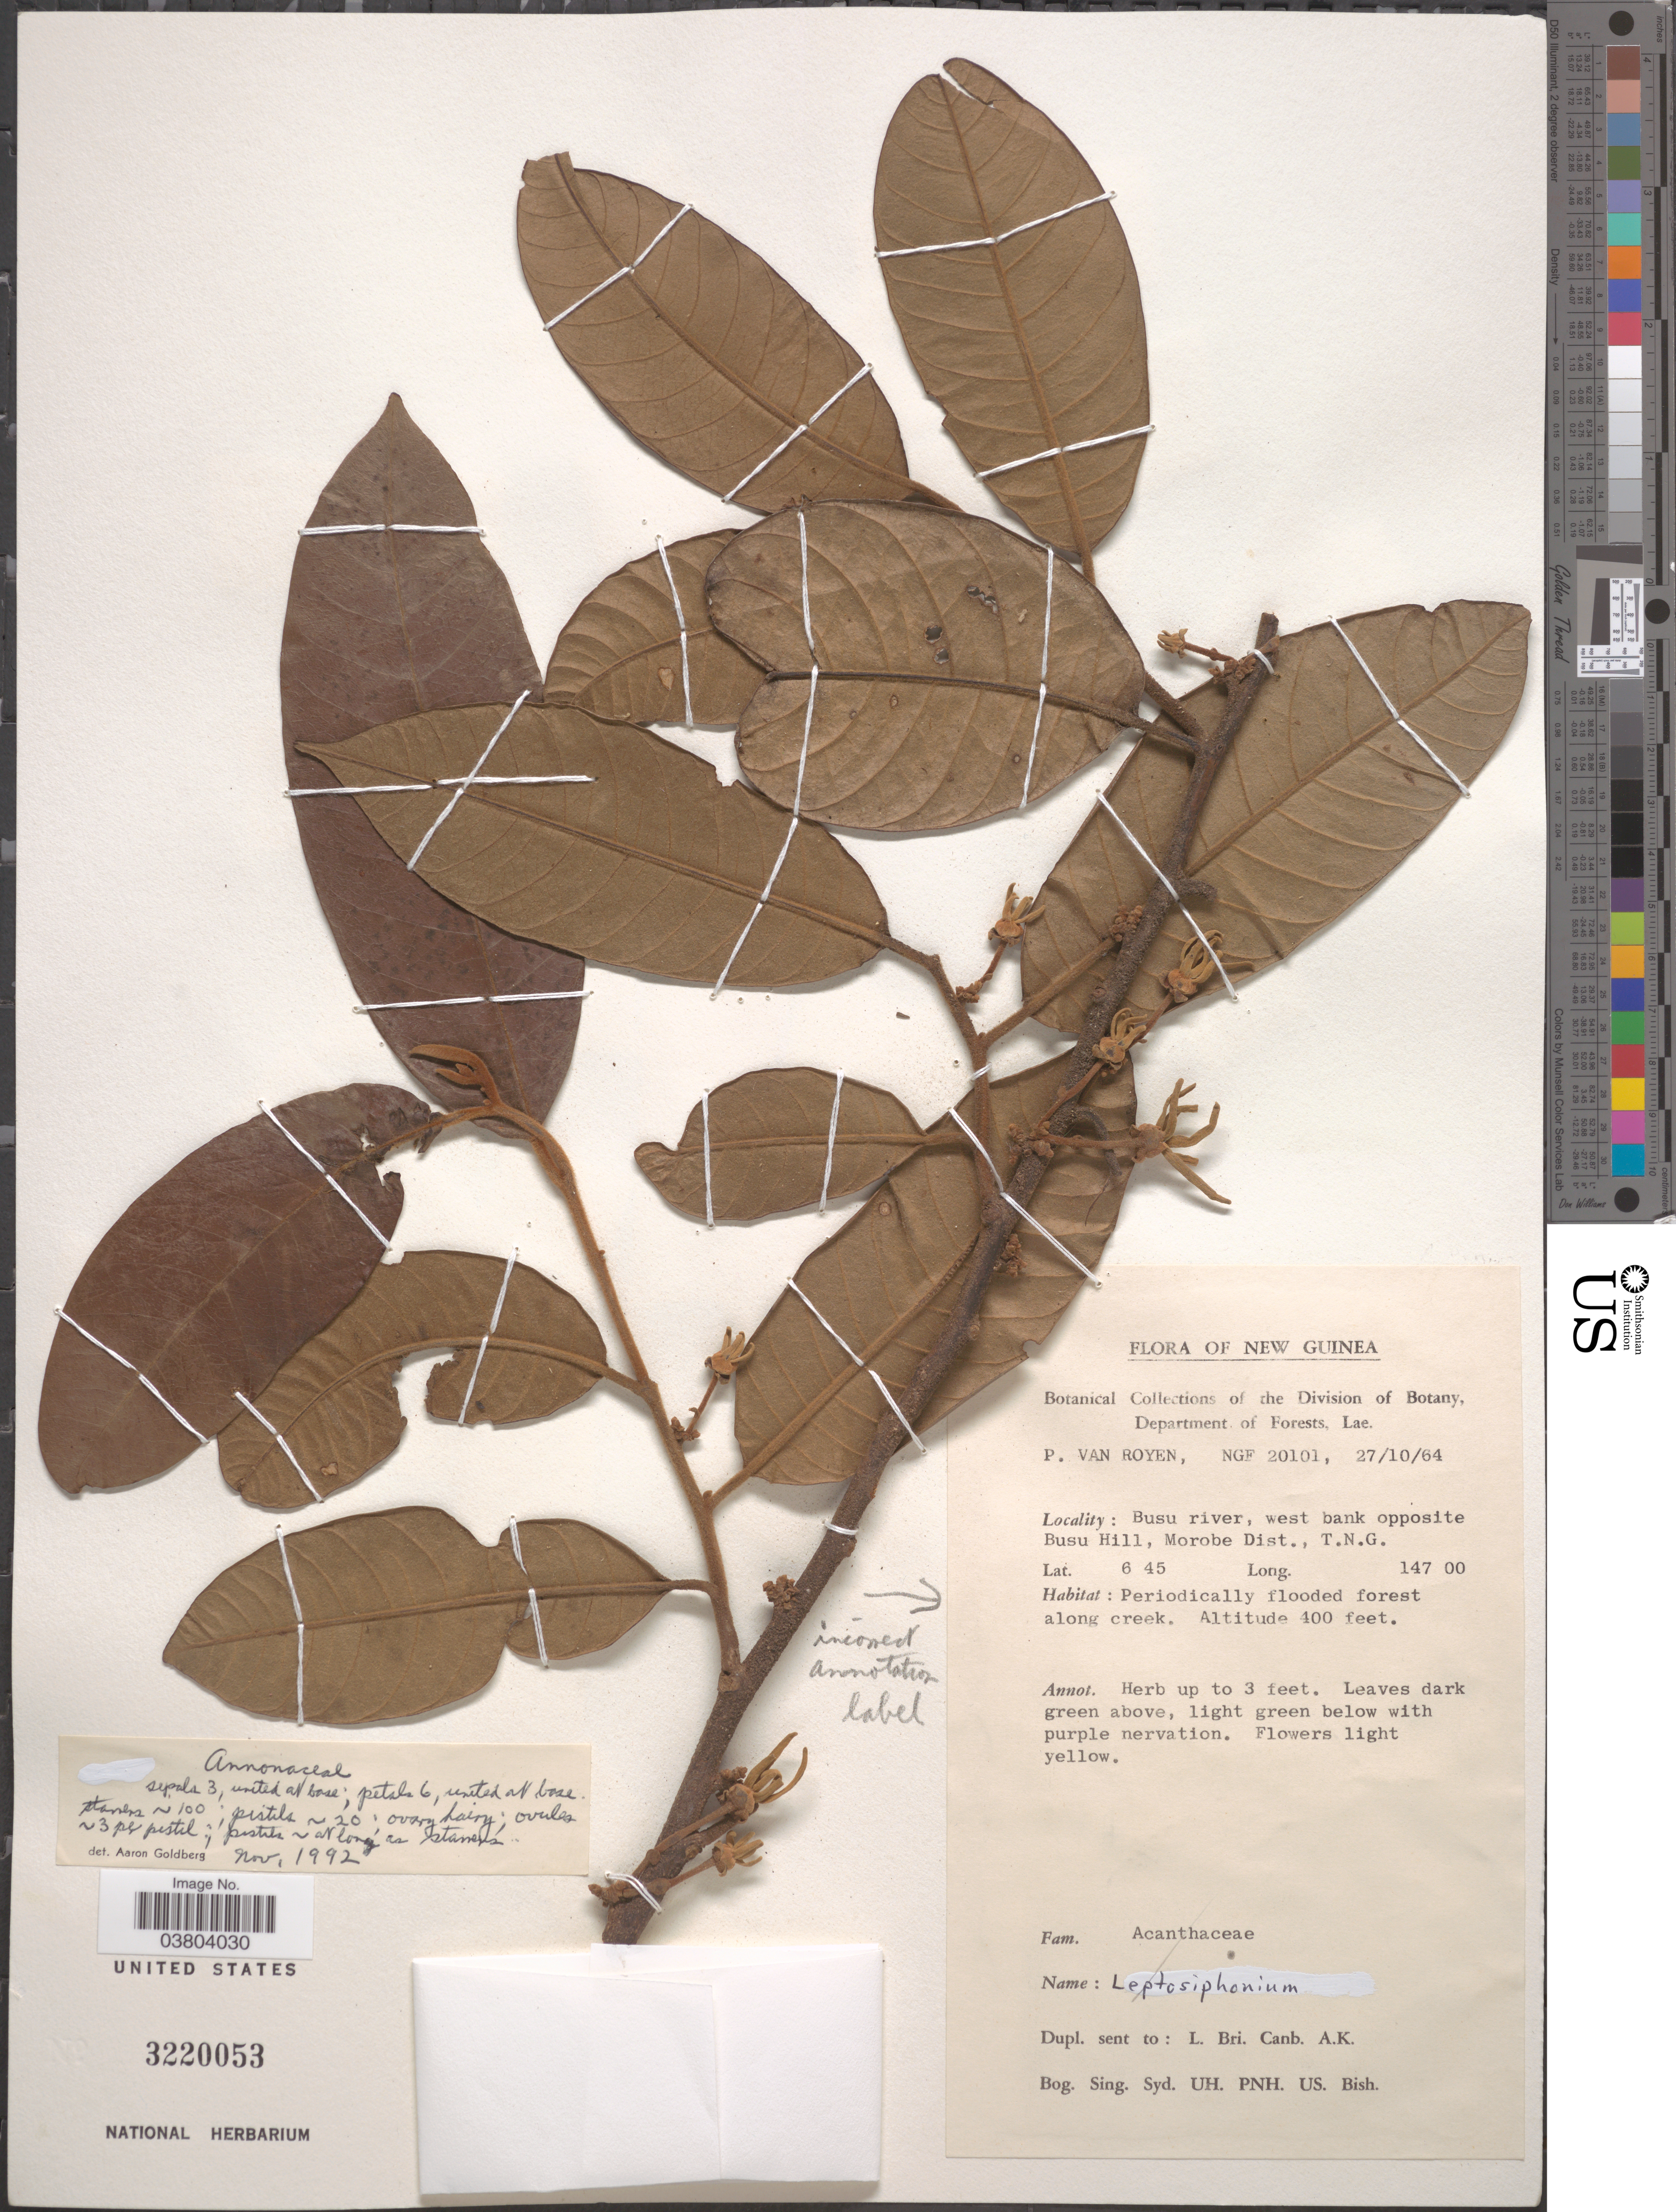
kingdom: Plantae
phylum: Tracheophyta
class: Magnoliopsida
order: Magnoliales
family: Annonaceae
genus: Cyathocalyx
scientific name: Cyathocalyx sp.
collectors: P. van Royen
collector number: NGF 20101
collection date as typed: Transcribed d/m/y: 27/10/64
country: Papua New Guinea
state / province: Morobe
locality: New Guinea. Busu river, west bank opposite Busu Hill, Morobe Dist., T.N.G.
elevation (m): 122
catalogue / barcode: US 3220053